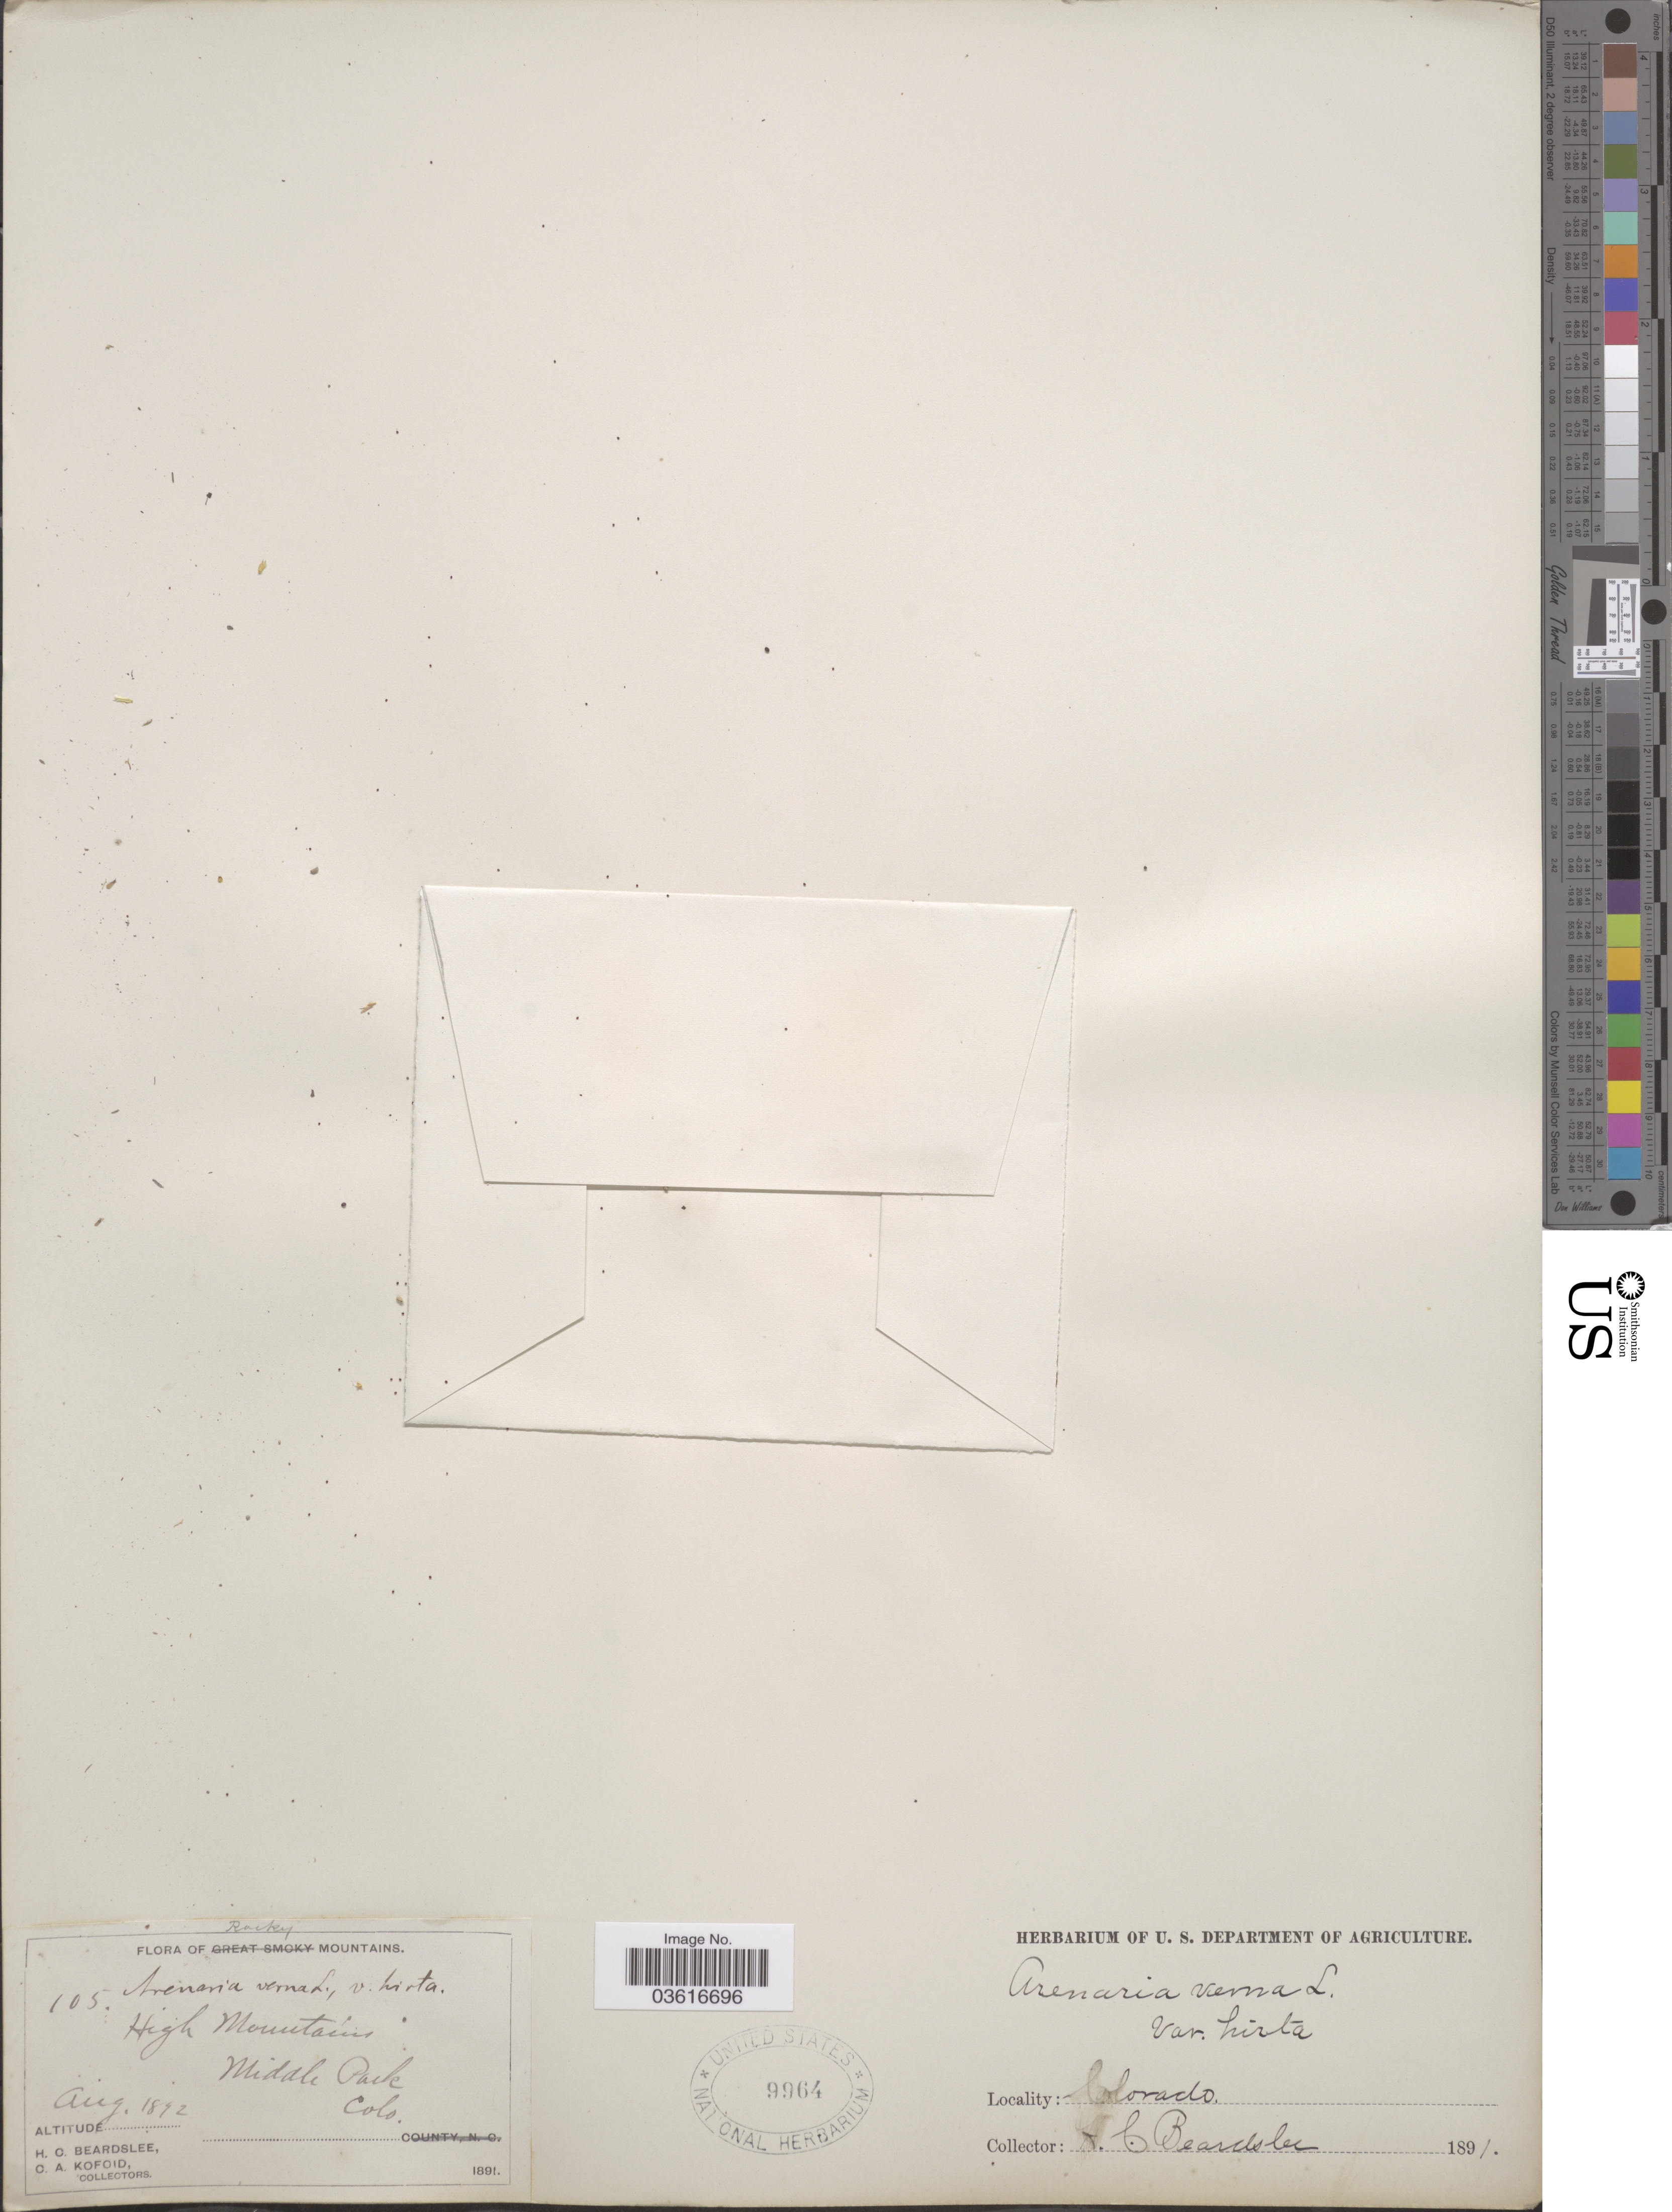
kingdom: Plantae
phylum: Tracheophyta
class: Magnoliopsida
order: Caryophyllales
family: Caryophyllaceae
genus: Minuartia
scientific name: Minuartia rossii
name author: (R. Br. ex Richardson) Graebn.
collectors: H. Beardslee & C. Kofoid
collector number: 105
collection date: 1892-08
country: United States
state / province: Colorado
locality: Rocky Mountains. High Mountains. Middle Park.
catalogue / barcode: US 9964